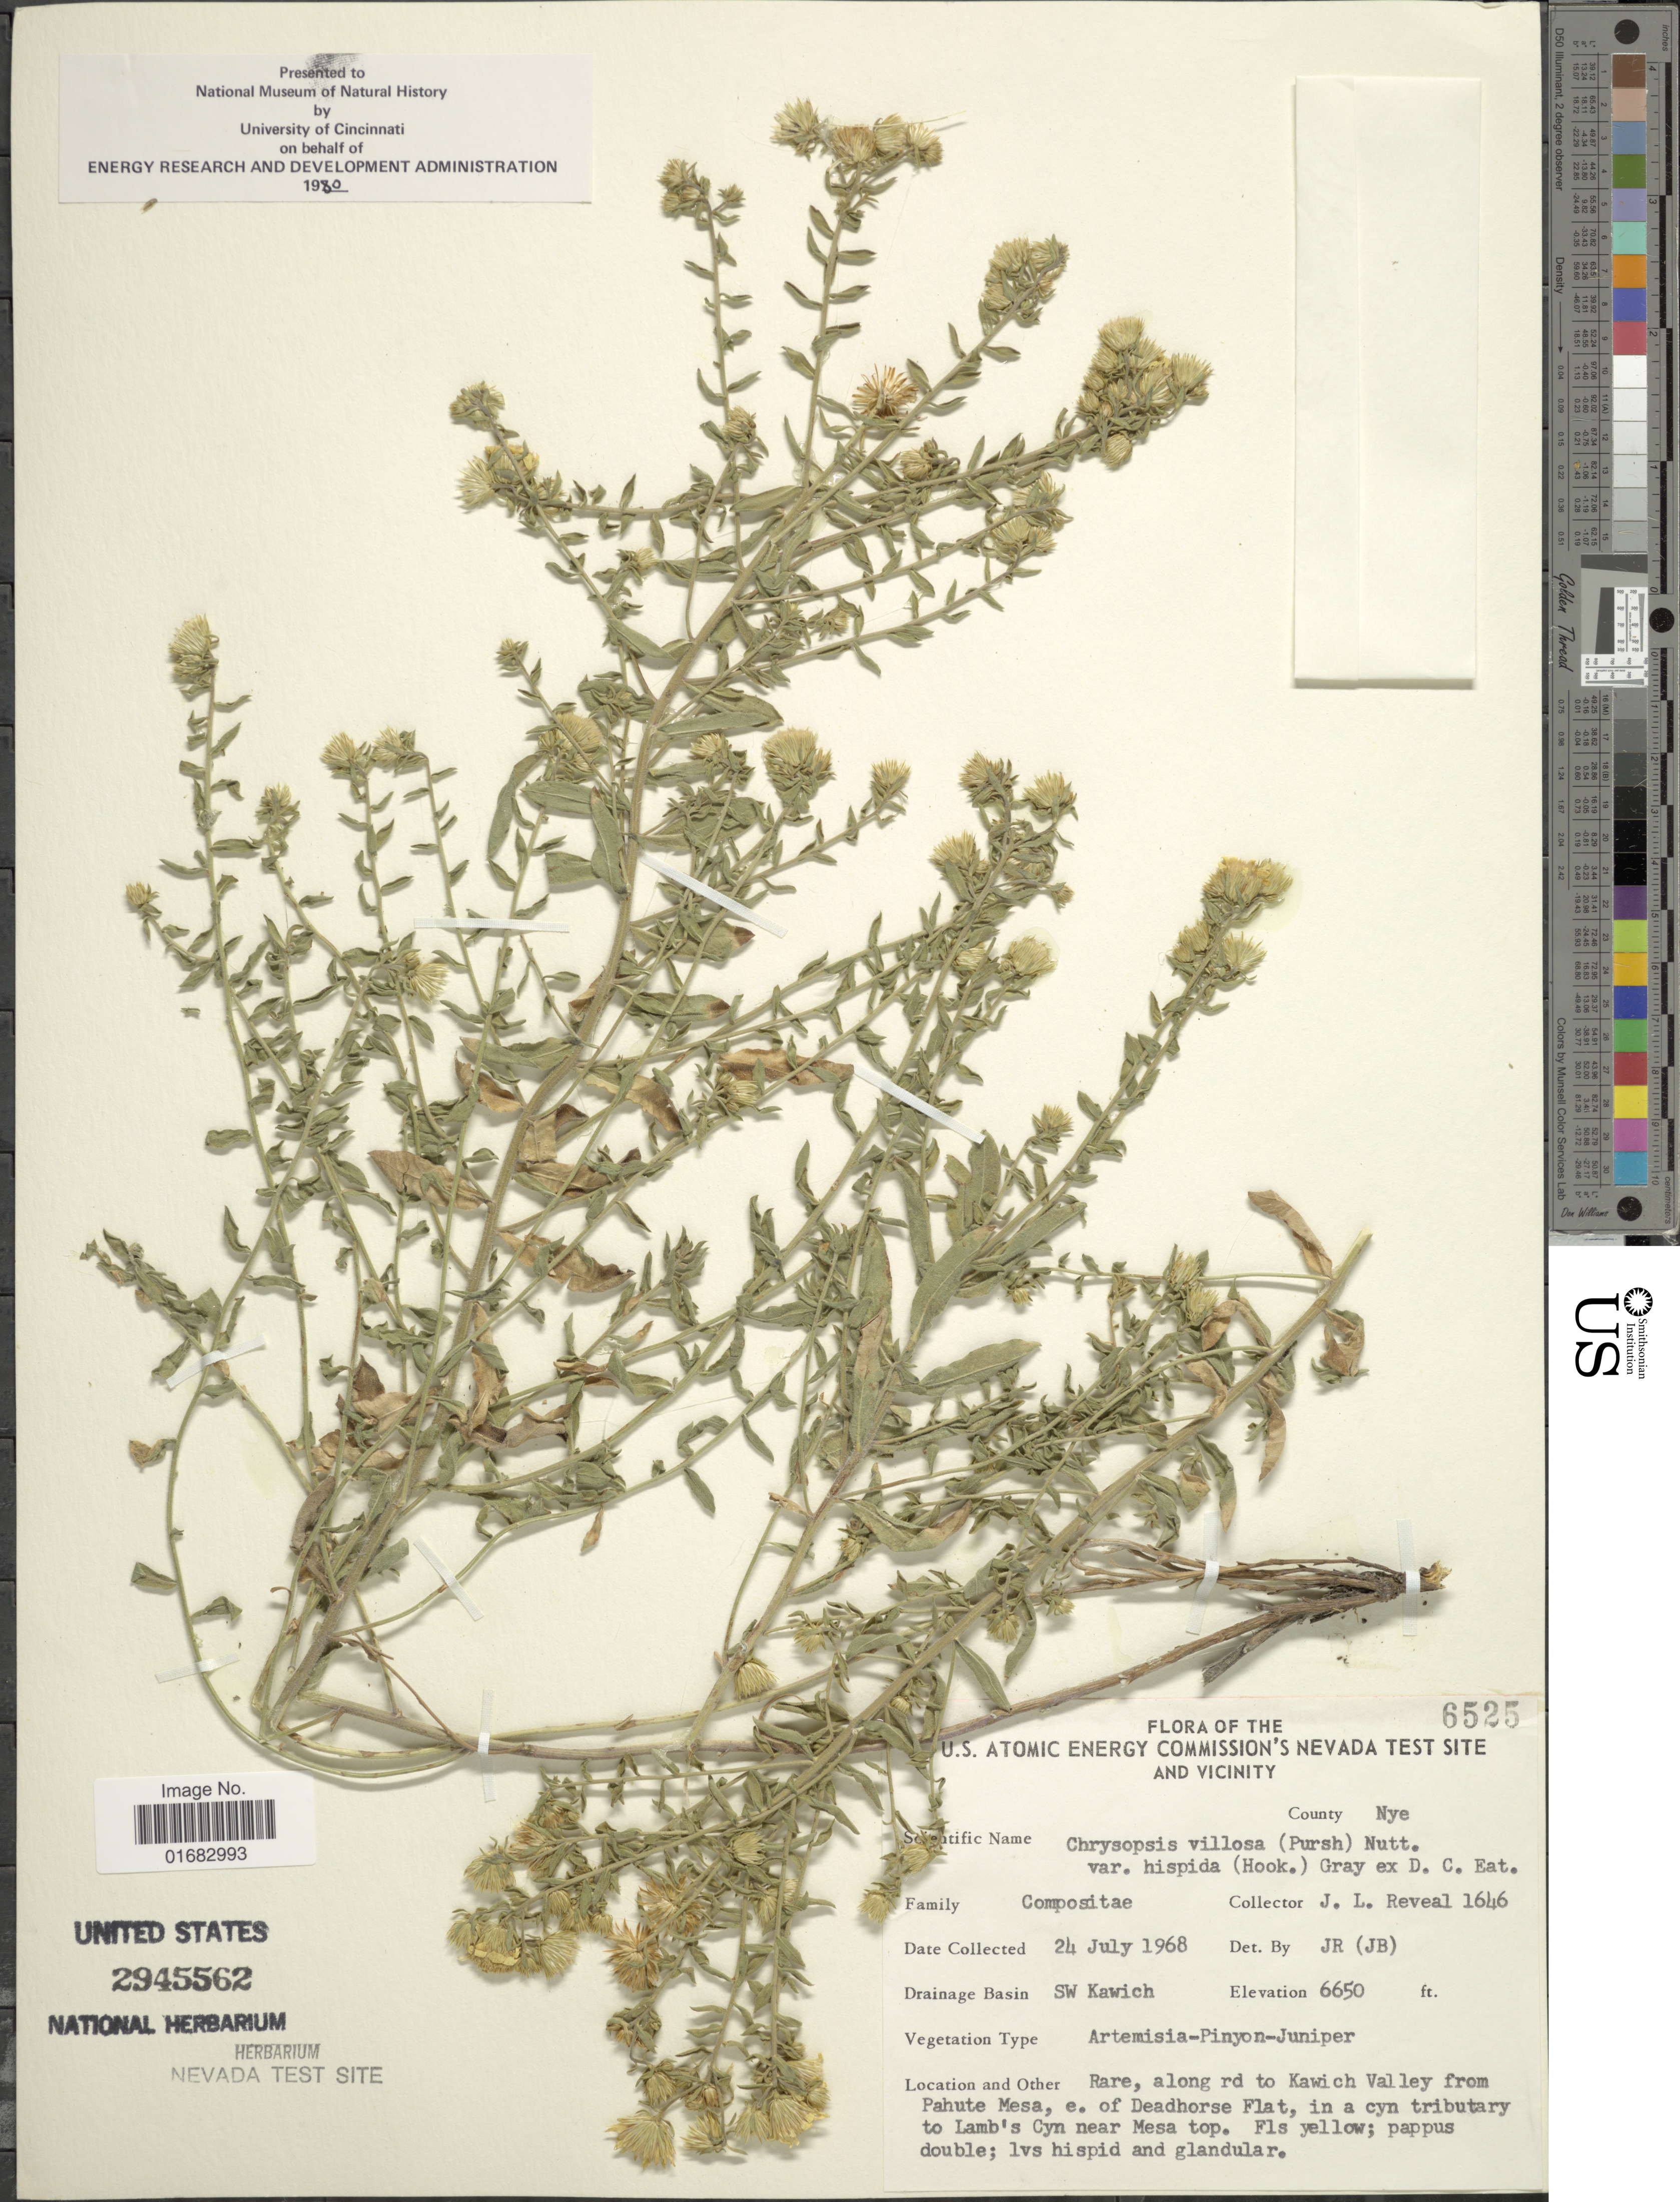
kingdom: Plantae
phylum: Tracheophyta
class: Magnoliopsida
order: Asterales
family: Asteraceae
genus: Heterotheca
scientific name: Heterotheca villosa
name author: (Pursh) Shinners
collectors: J. L. Reveal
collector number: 1646/6525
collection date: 1968-07-24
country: United States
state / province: Nevada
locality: U.S. Atomic Energy Commission's Nevada Test Site and Vicinity, County Nye, SW Kawich, Rare, along rd to Kawich Valley from Pahute Mesa, e. of Deadhorse Flat, in a cyn tributary to Lamb's Cyn near Mesa top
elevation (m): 2027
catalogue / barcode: US 2945562